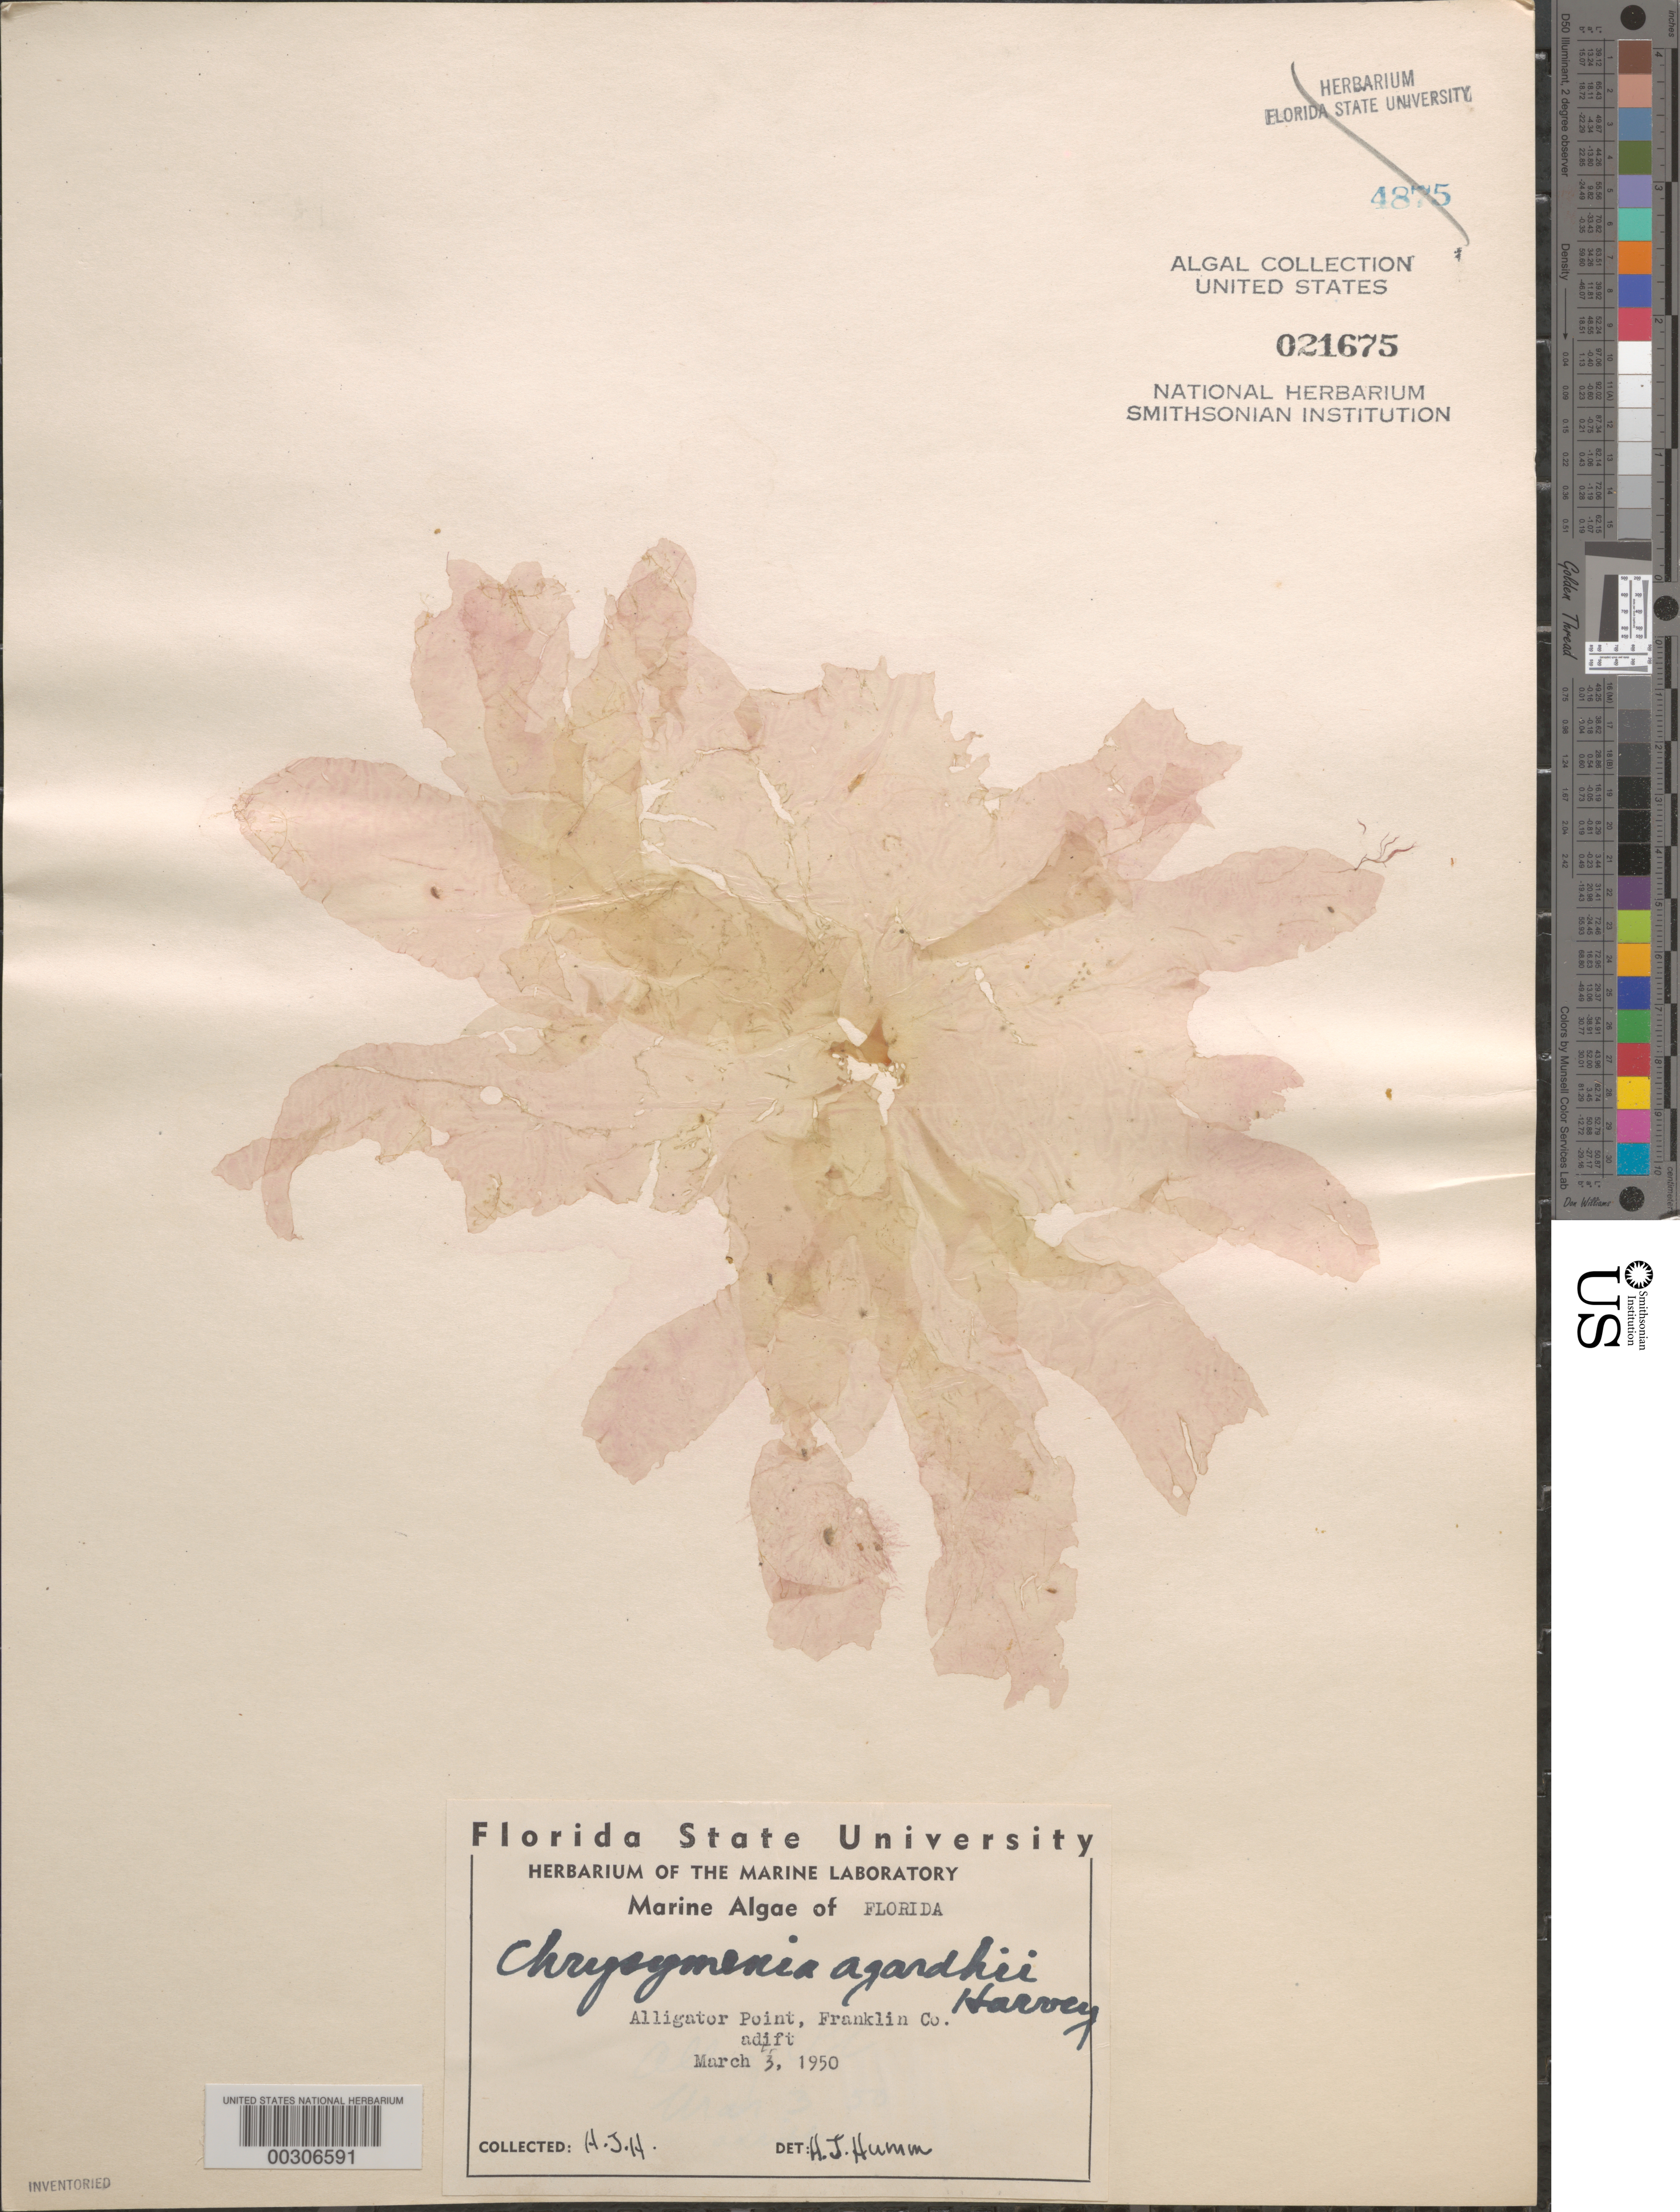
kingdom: Plantae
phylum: Rhodophyta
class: Florideophyceae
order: Rhodymeniales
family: Rhodymeniaceae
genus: Chrysymenia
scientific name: Chrysymenia agardhii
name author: Harv.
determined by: Humm, Harold J.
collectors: H. J. Humm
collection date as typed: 03 Mar 1950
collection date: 1950-03-03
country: United States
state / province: Florida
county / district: Franklin County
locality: Alligator Point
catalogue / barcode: US 21675